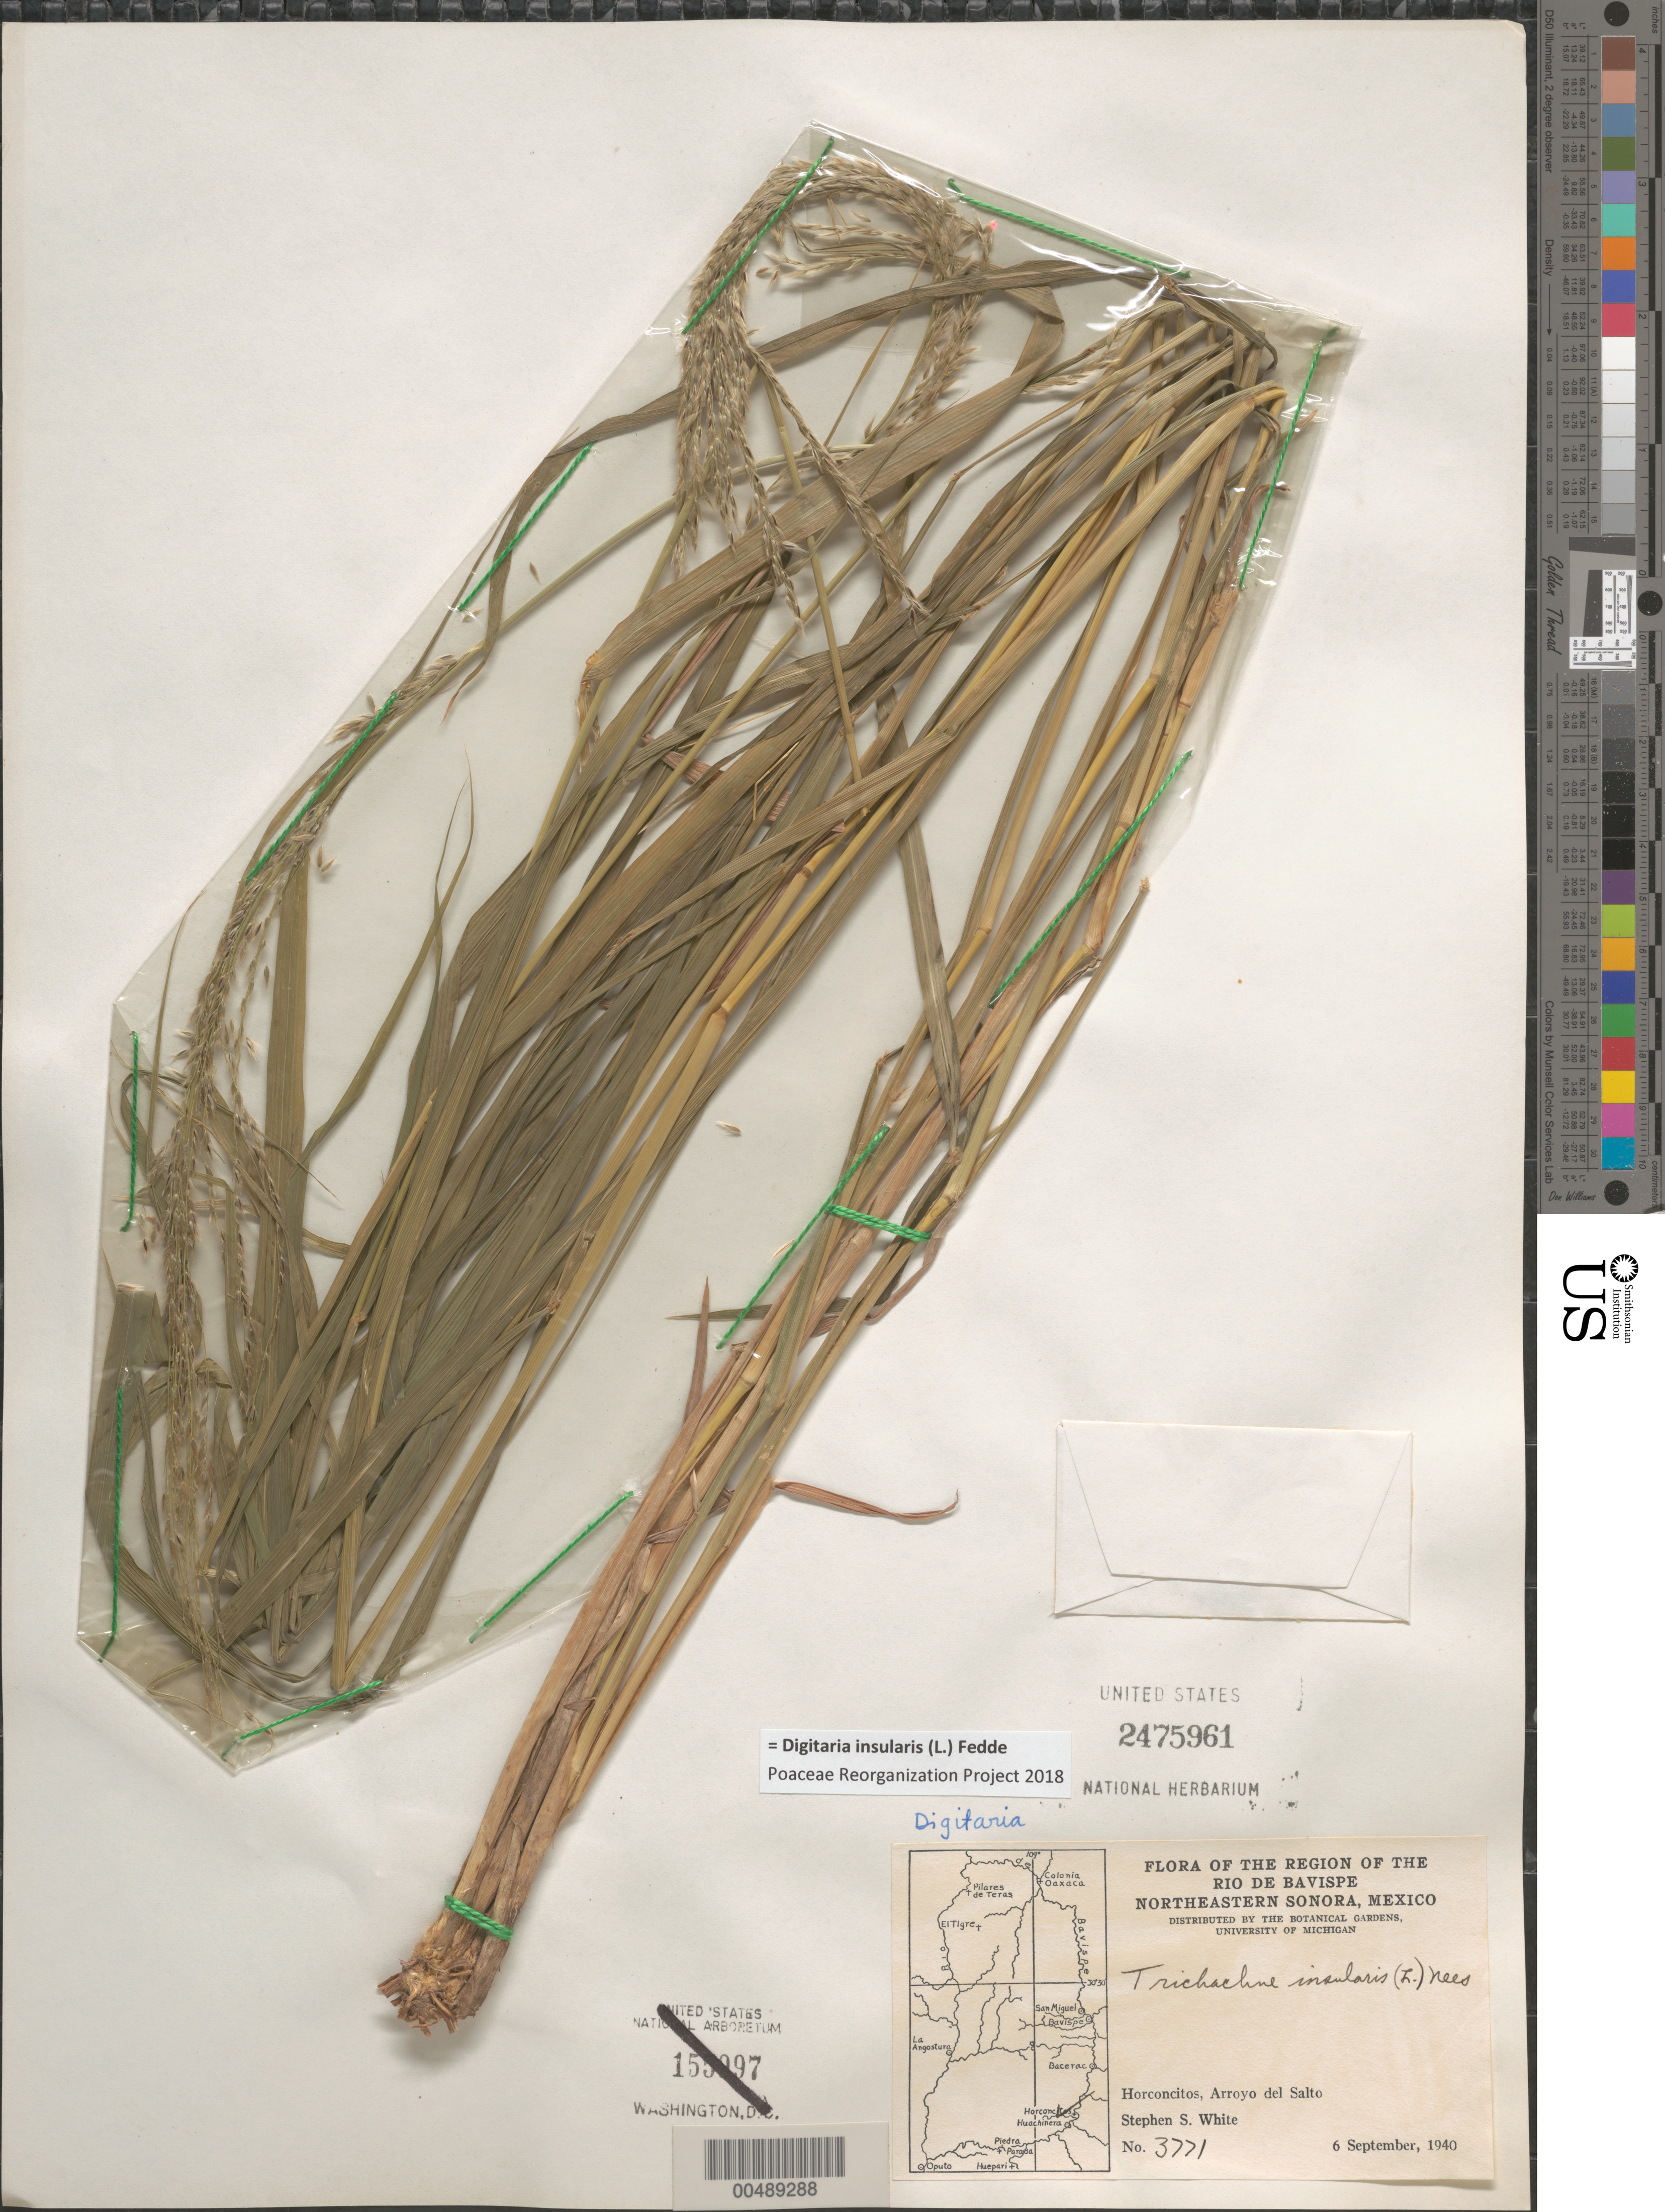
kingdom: Plantae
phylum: Tracheophyta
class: Liliopsida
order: Poales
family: Poaceae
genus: Digitaria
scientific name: Digitaria insularis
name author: (L.) Fedde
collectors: S. S. White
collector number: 3771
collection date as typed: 6 Sep 1940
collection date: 1940-09-06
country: Mexico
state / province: Sonora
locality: Region of the Rio de Bavispe, NE Sonora, Horconcitos, Arroyo del Salto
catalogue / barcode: US 2475961